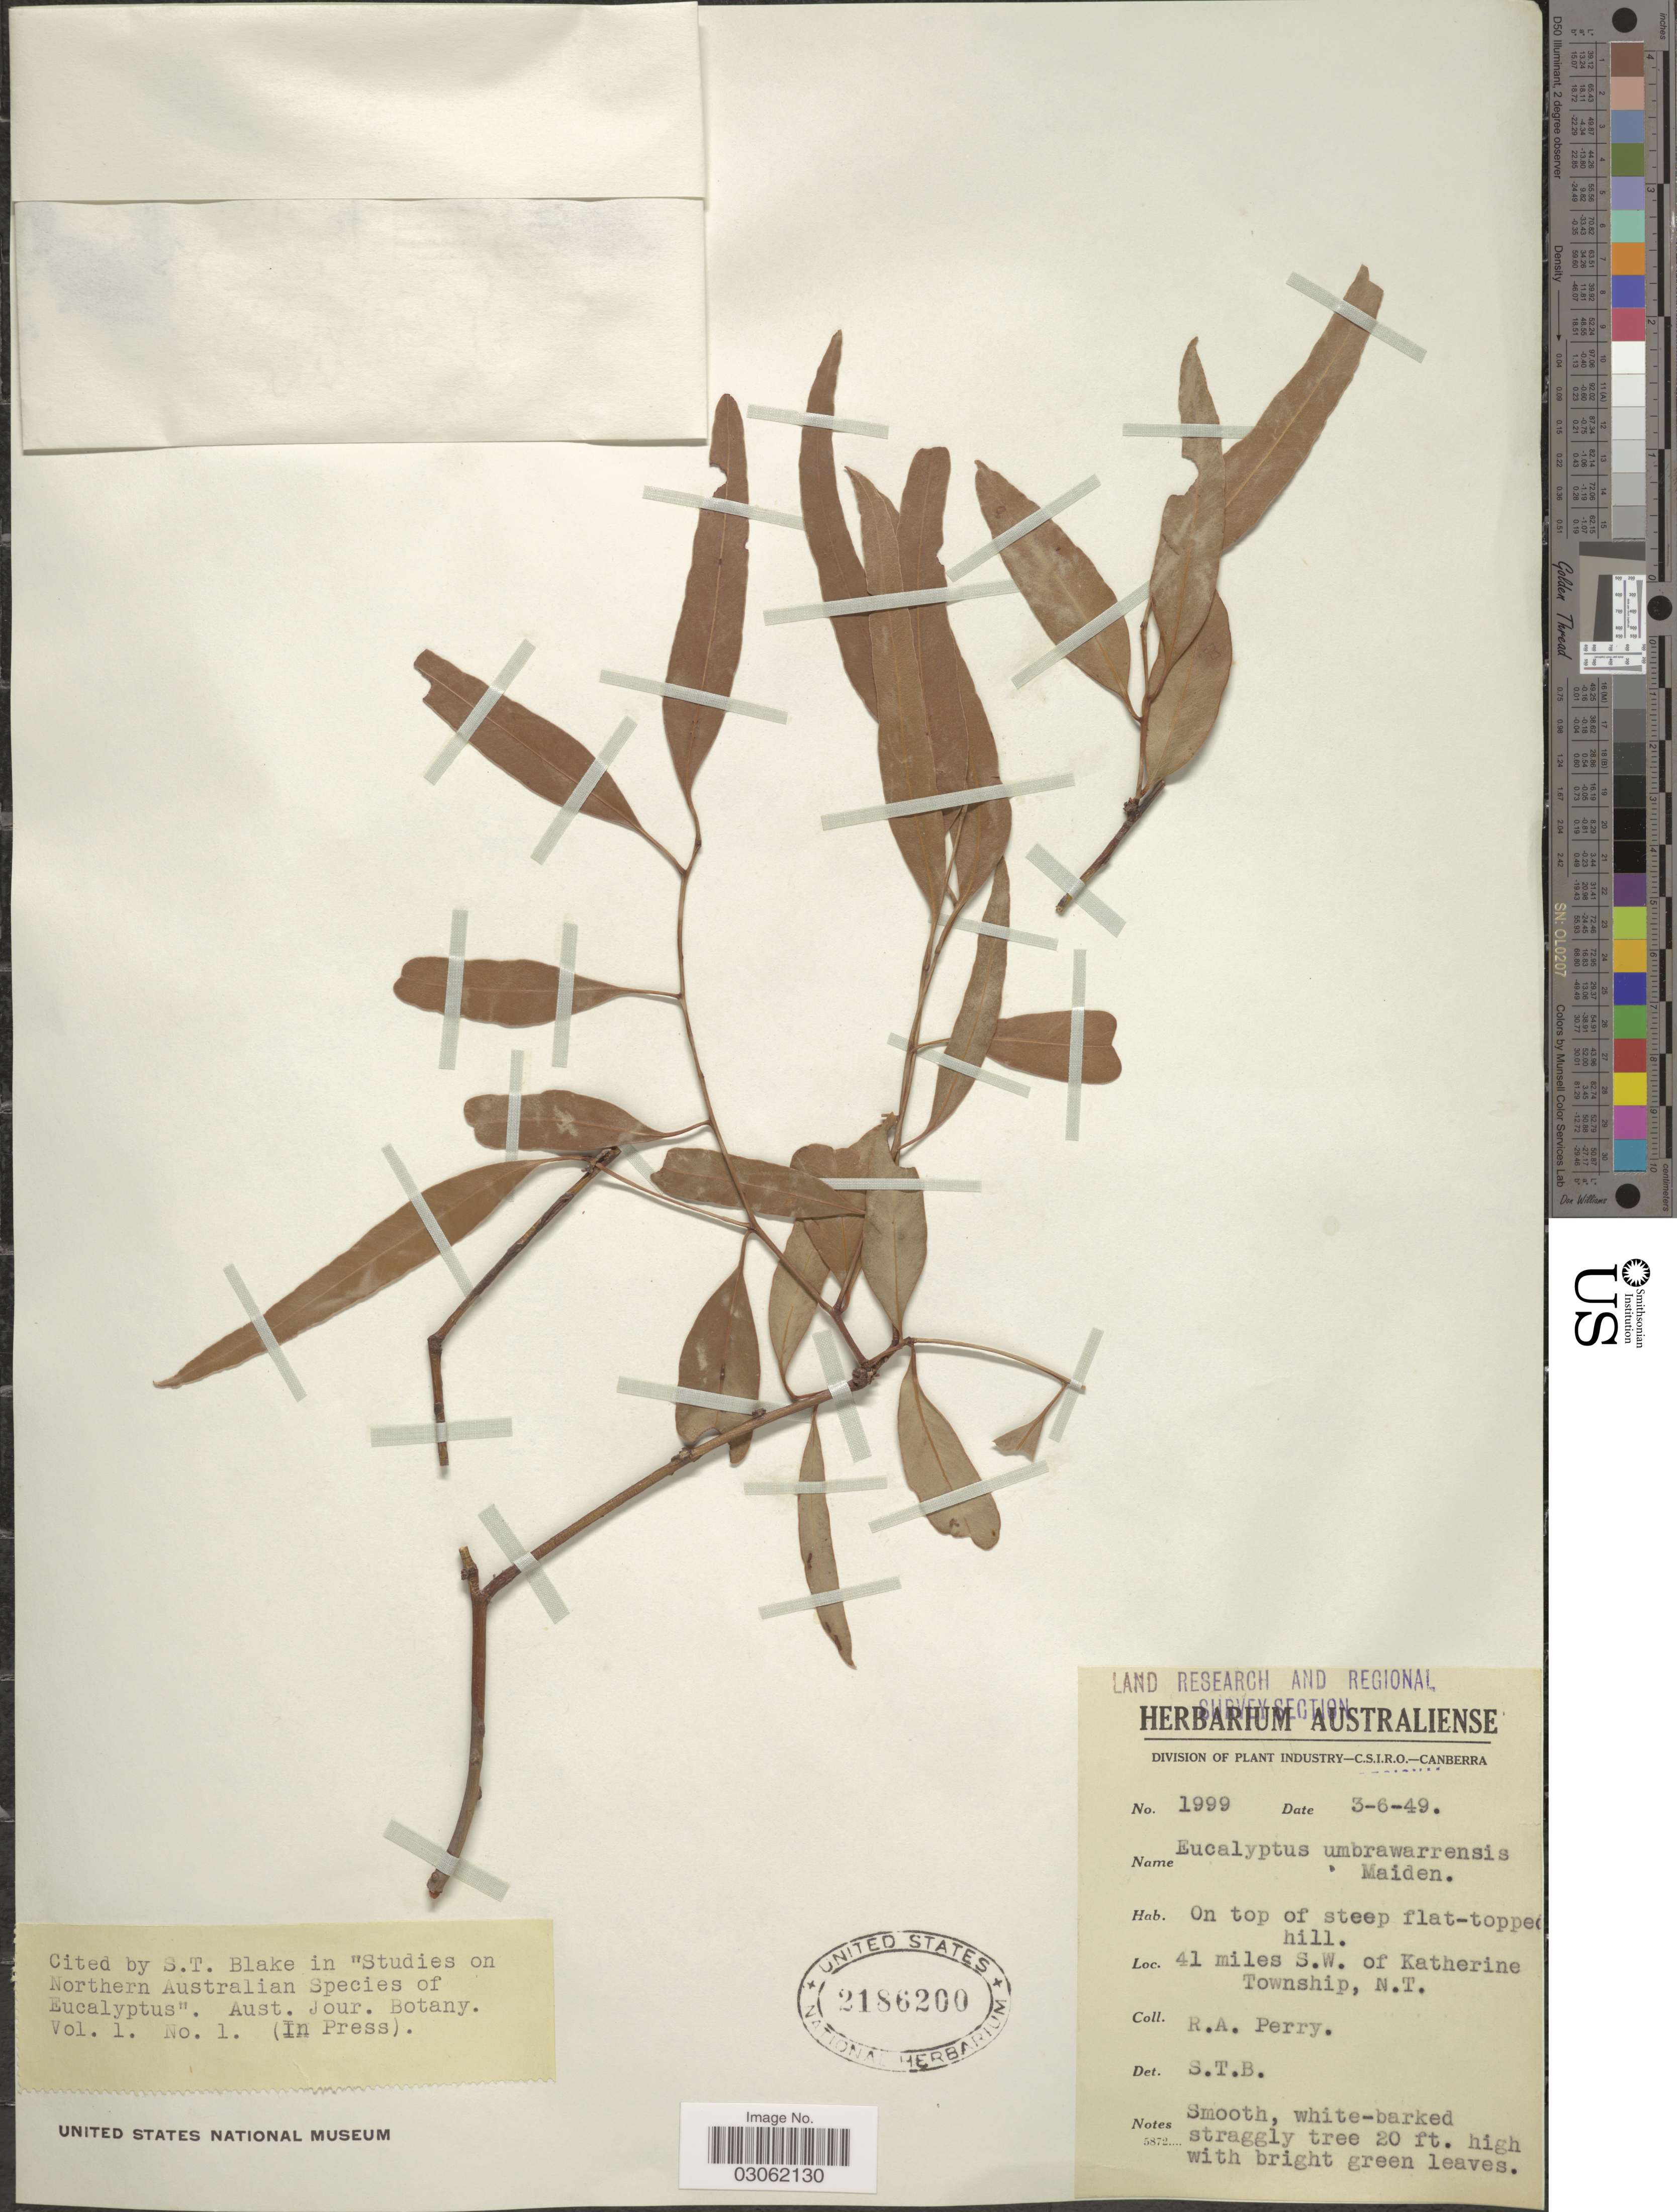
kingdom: Plantae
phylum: Tracheophyta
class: Magnoliopsida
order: Myrtales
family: Myrtaceae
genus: Eucalyptus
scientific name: Eucalyptus umbrawarrensis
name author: Maiden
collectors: Perry, R. A.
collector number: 1999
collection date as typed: Transcribed d/m/y: 3/6/49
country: Australia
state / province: Northern Territory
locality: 41 miles S. W. of Katherine Township, N. T.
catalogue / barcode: US 2186200